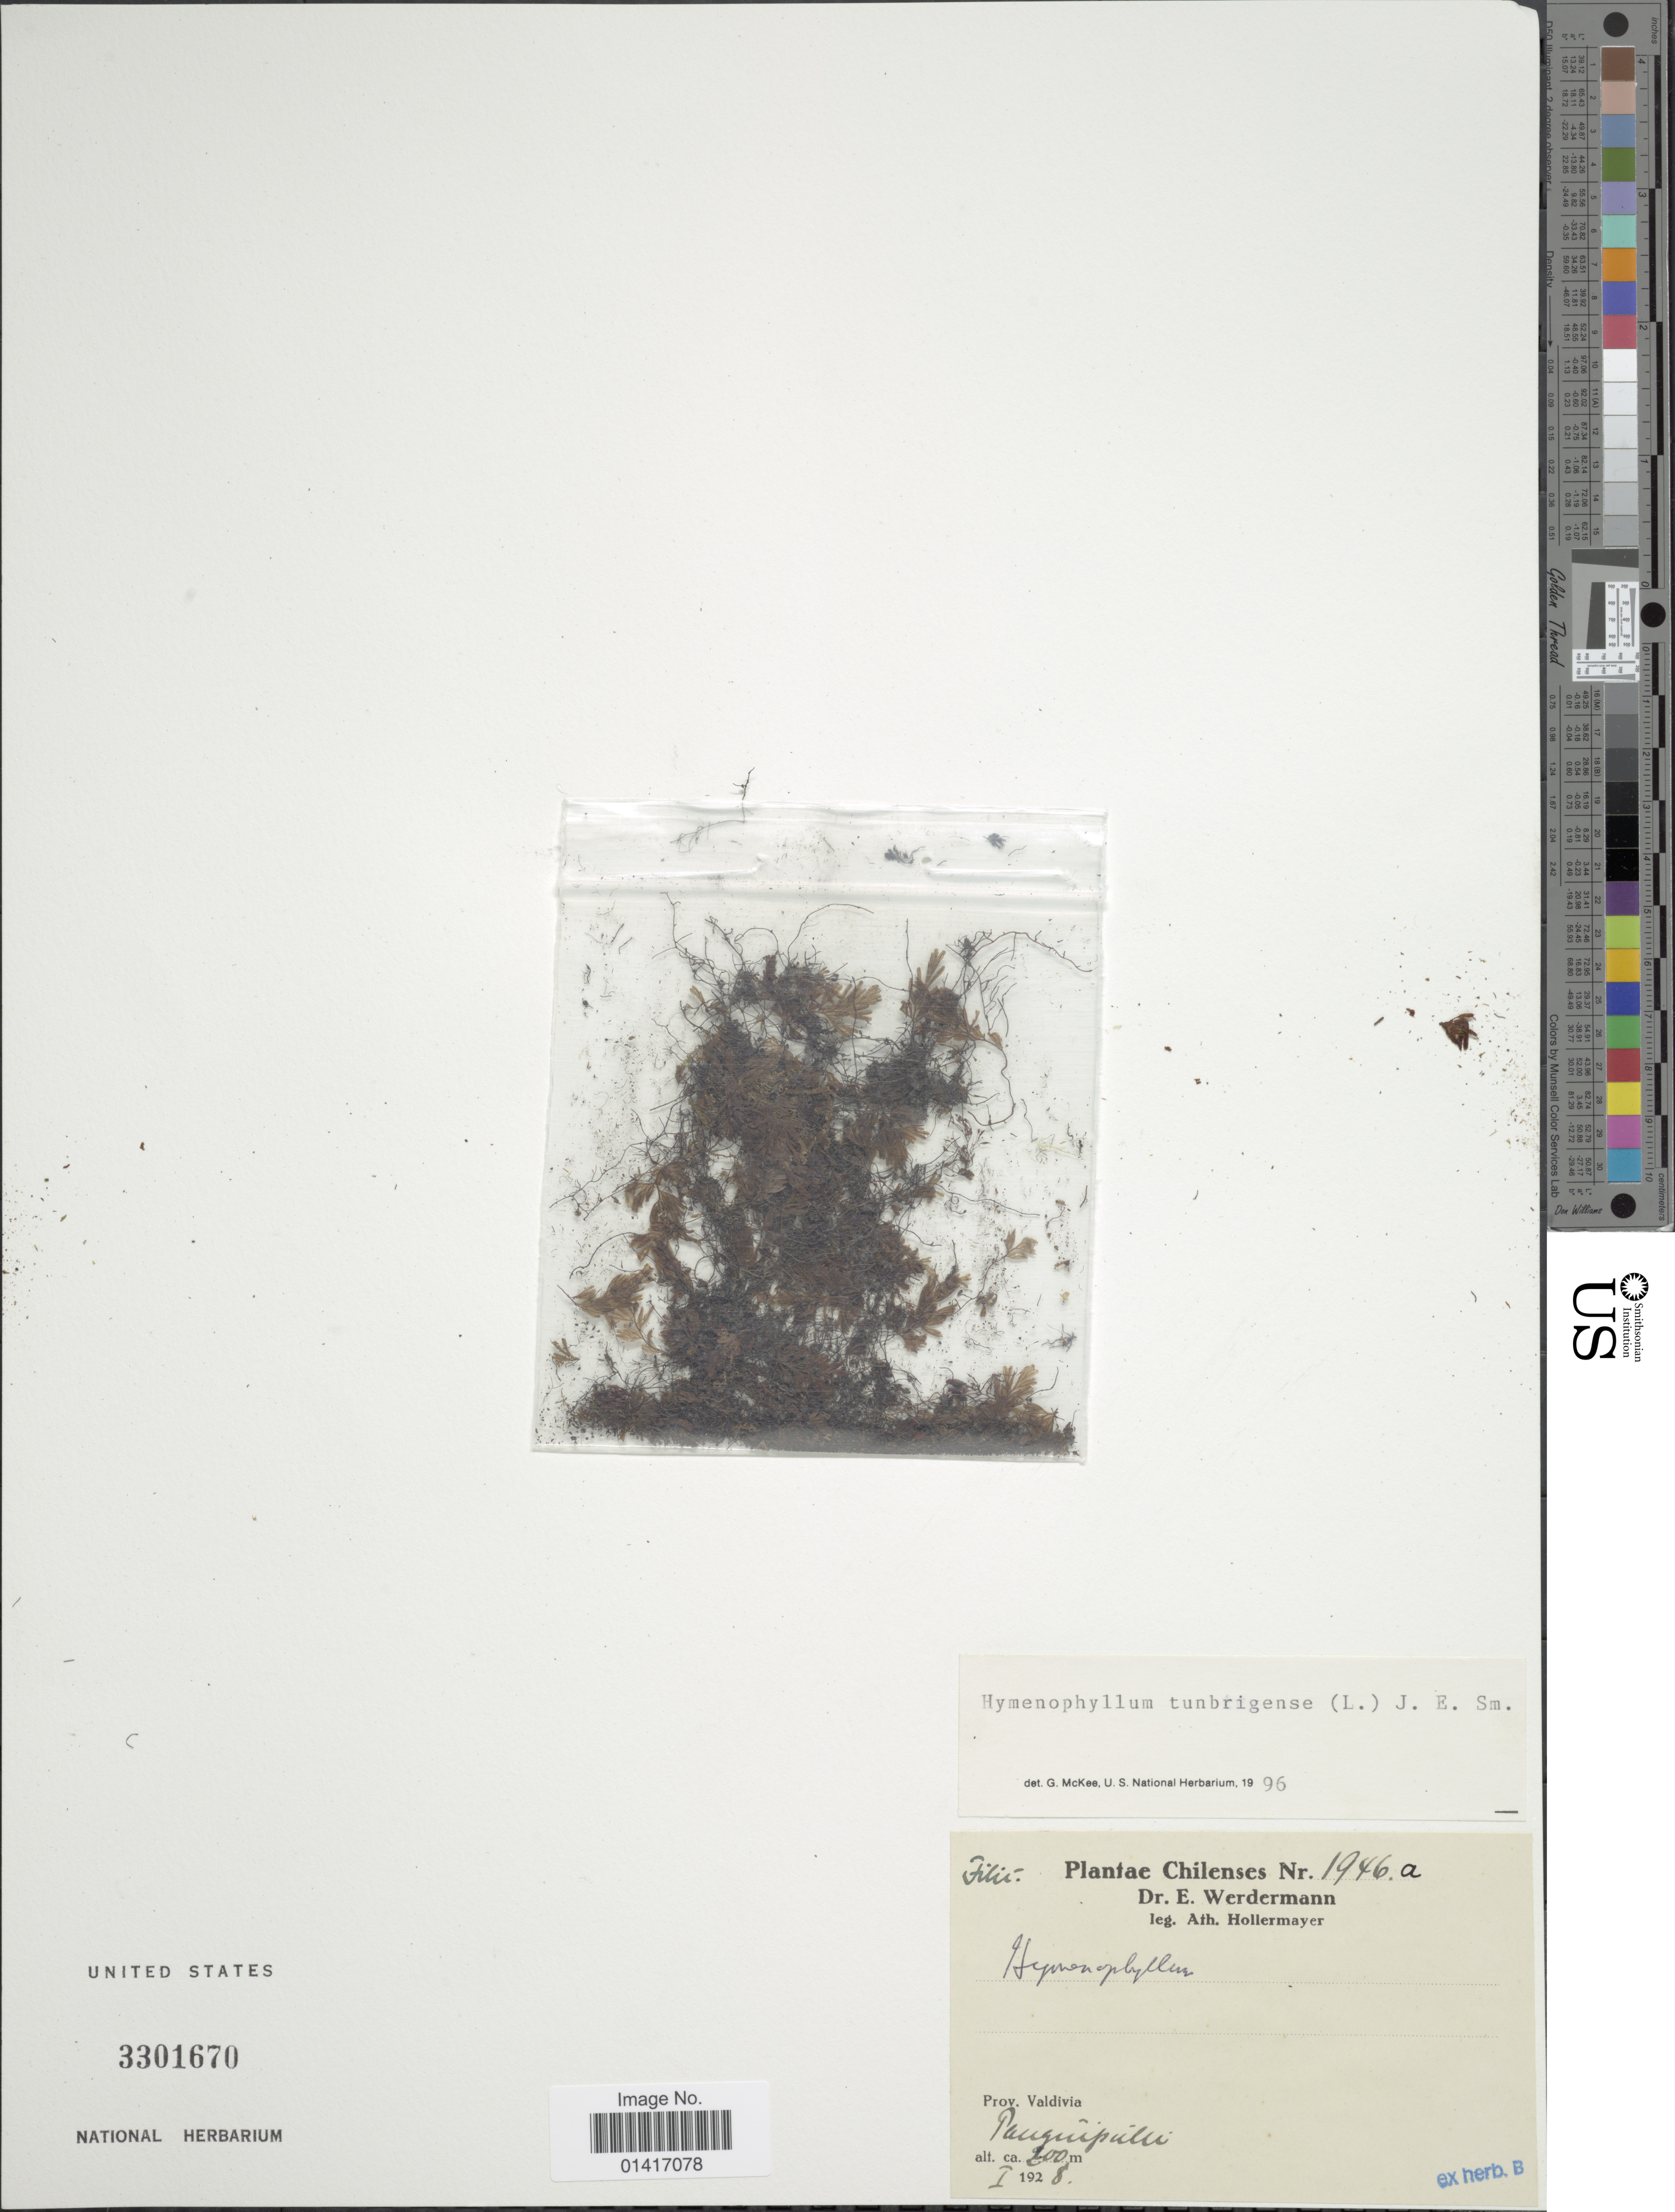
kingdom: Plantae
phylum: Tracheophyta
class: Polypodiopsida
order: Hymenophyllales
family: Hymenophyllaceae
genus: Hymenophyllum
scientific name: Hymenophyllum tunbrigense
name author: (L.) Small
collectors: A. Hollermayer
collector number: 1946 a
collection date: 1928-01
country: Chile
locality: Prov. Valdivia. Panguipulli.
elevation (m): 300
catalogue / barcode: US 3301670